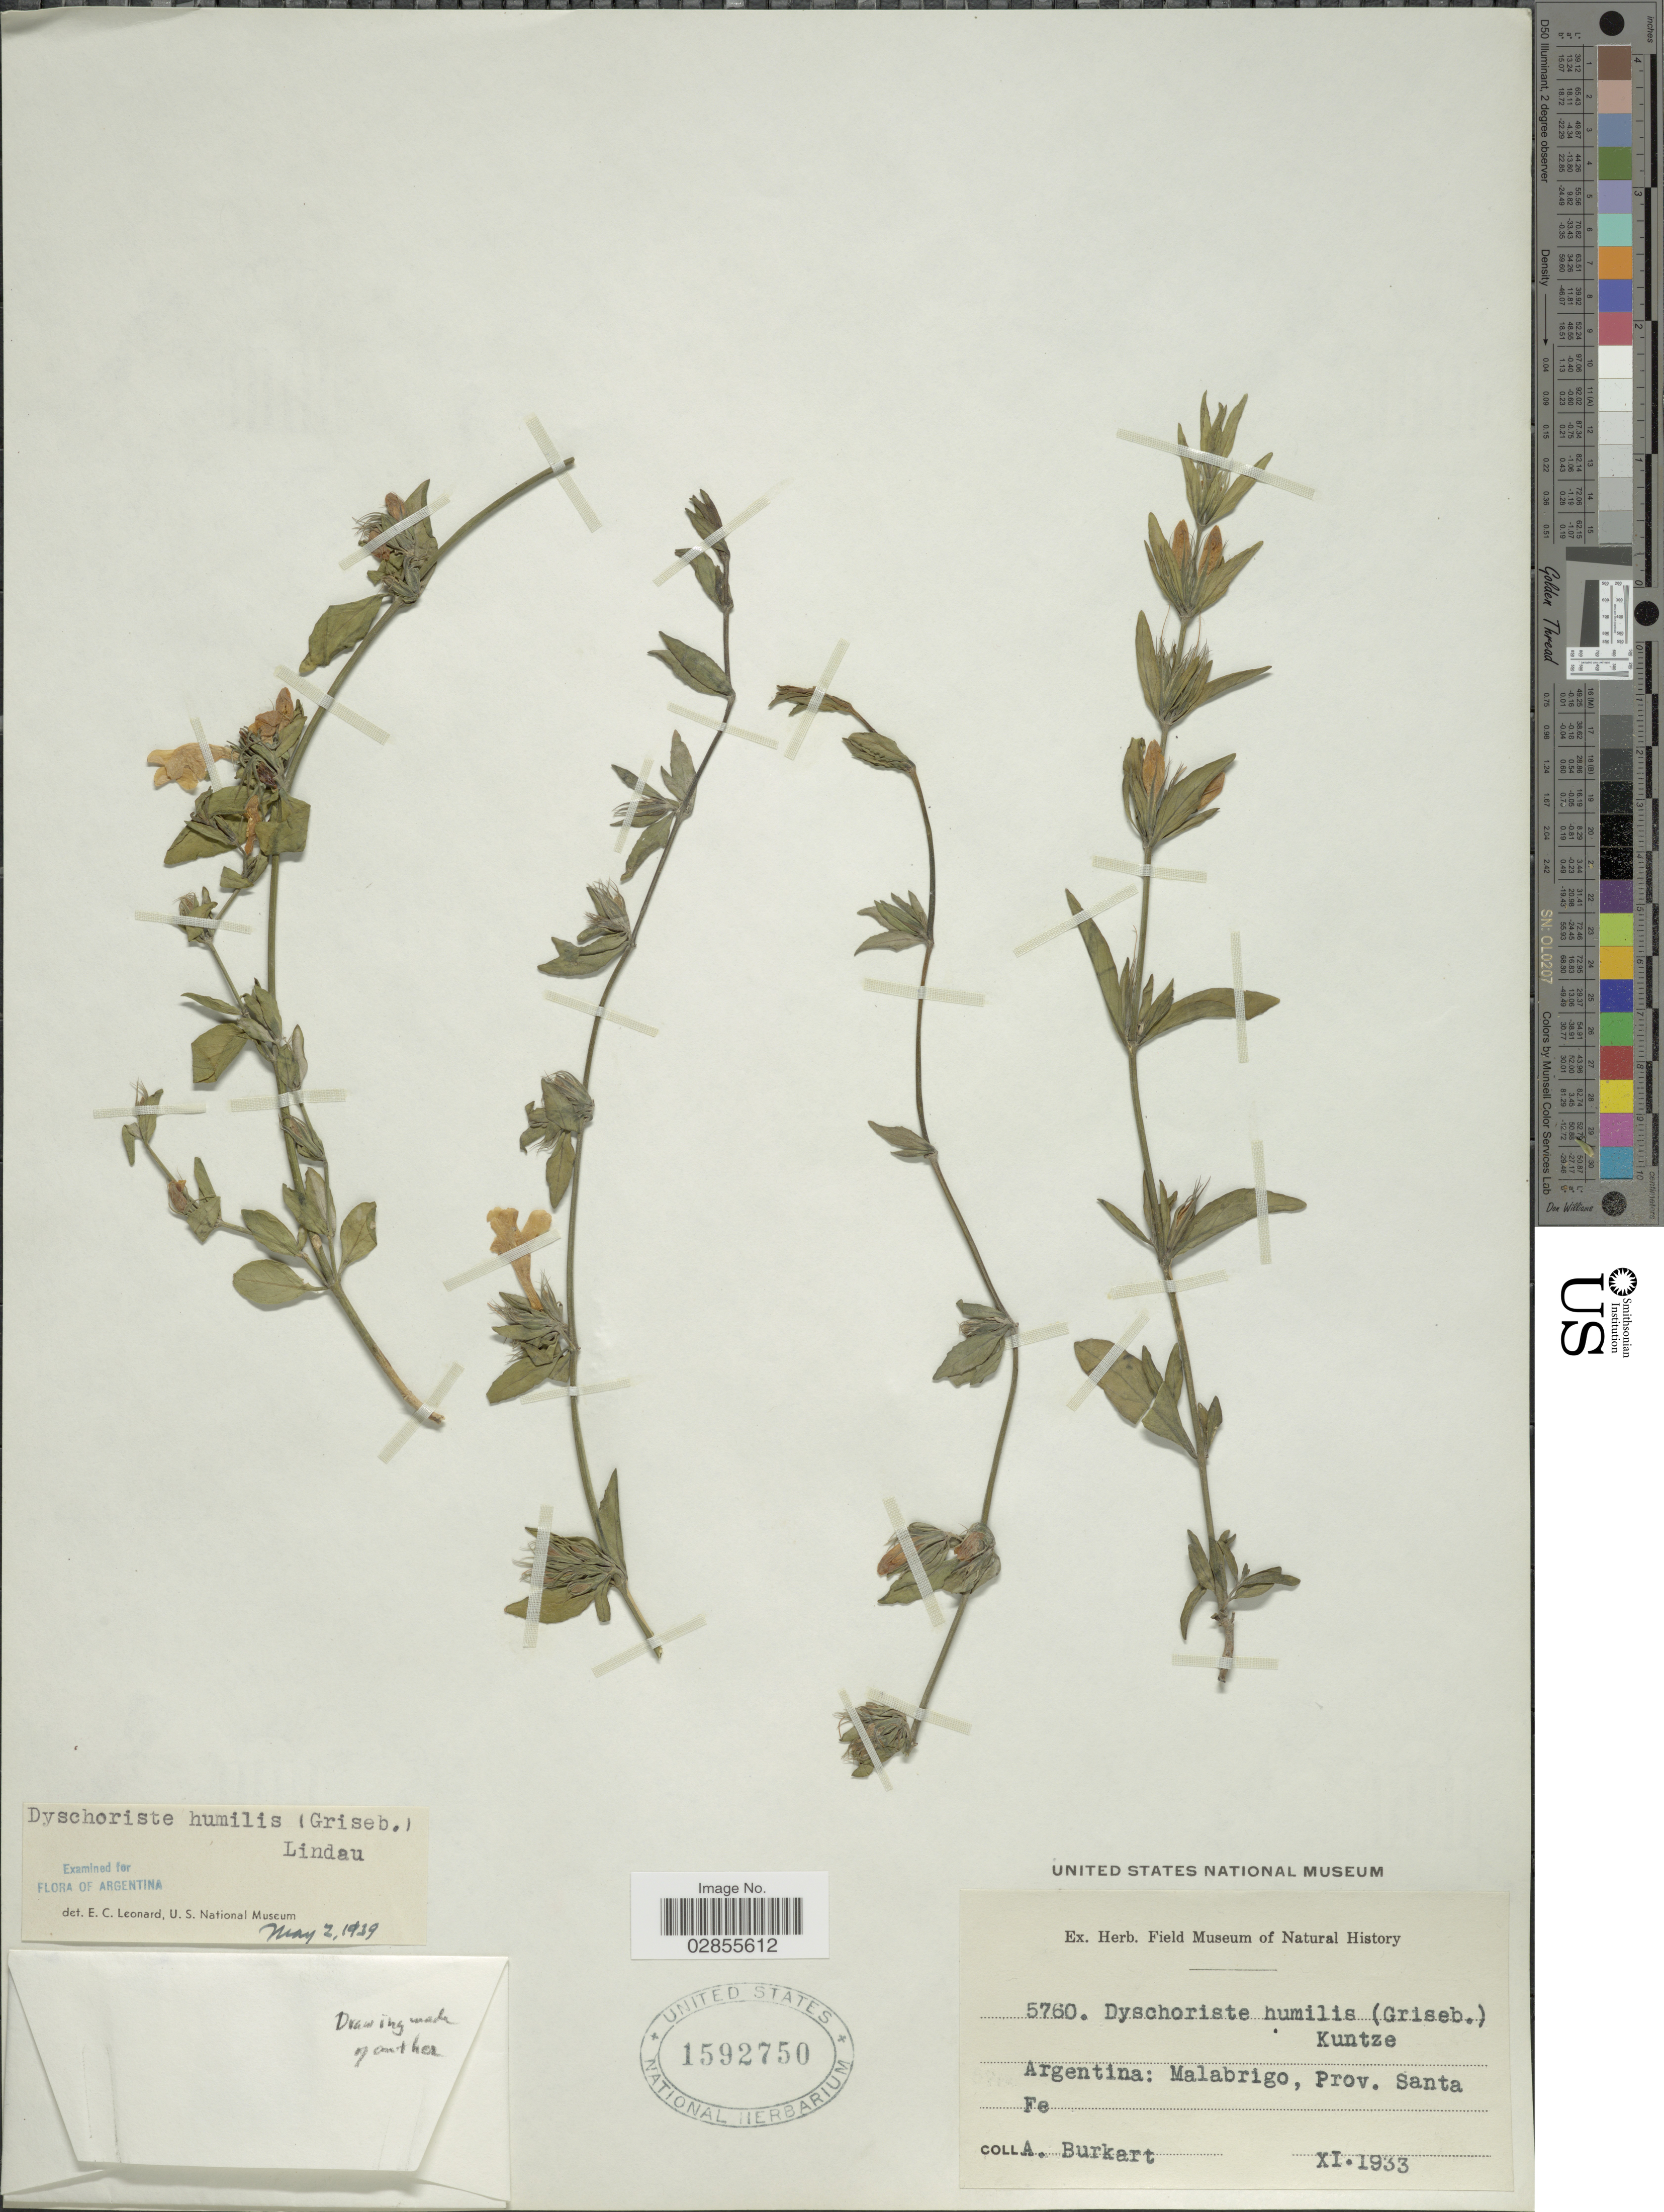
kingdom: Plantae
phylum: Tracheophyta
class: Magnoliopsida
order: Lamiales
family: Acanthaceae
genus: Dyschoriste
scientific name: Dyschoriste humilis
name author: Lindau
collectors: A. E. Burkart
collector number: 5760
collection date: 1933-11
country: Argentina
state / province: Santa Fe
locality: Malabrigo.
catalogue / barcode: US 1592750